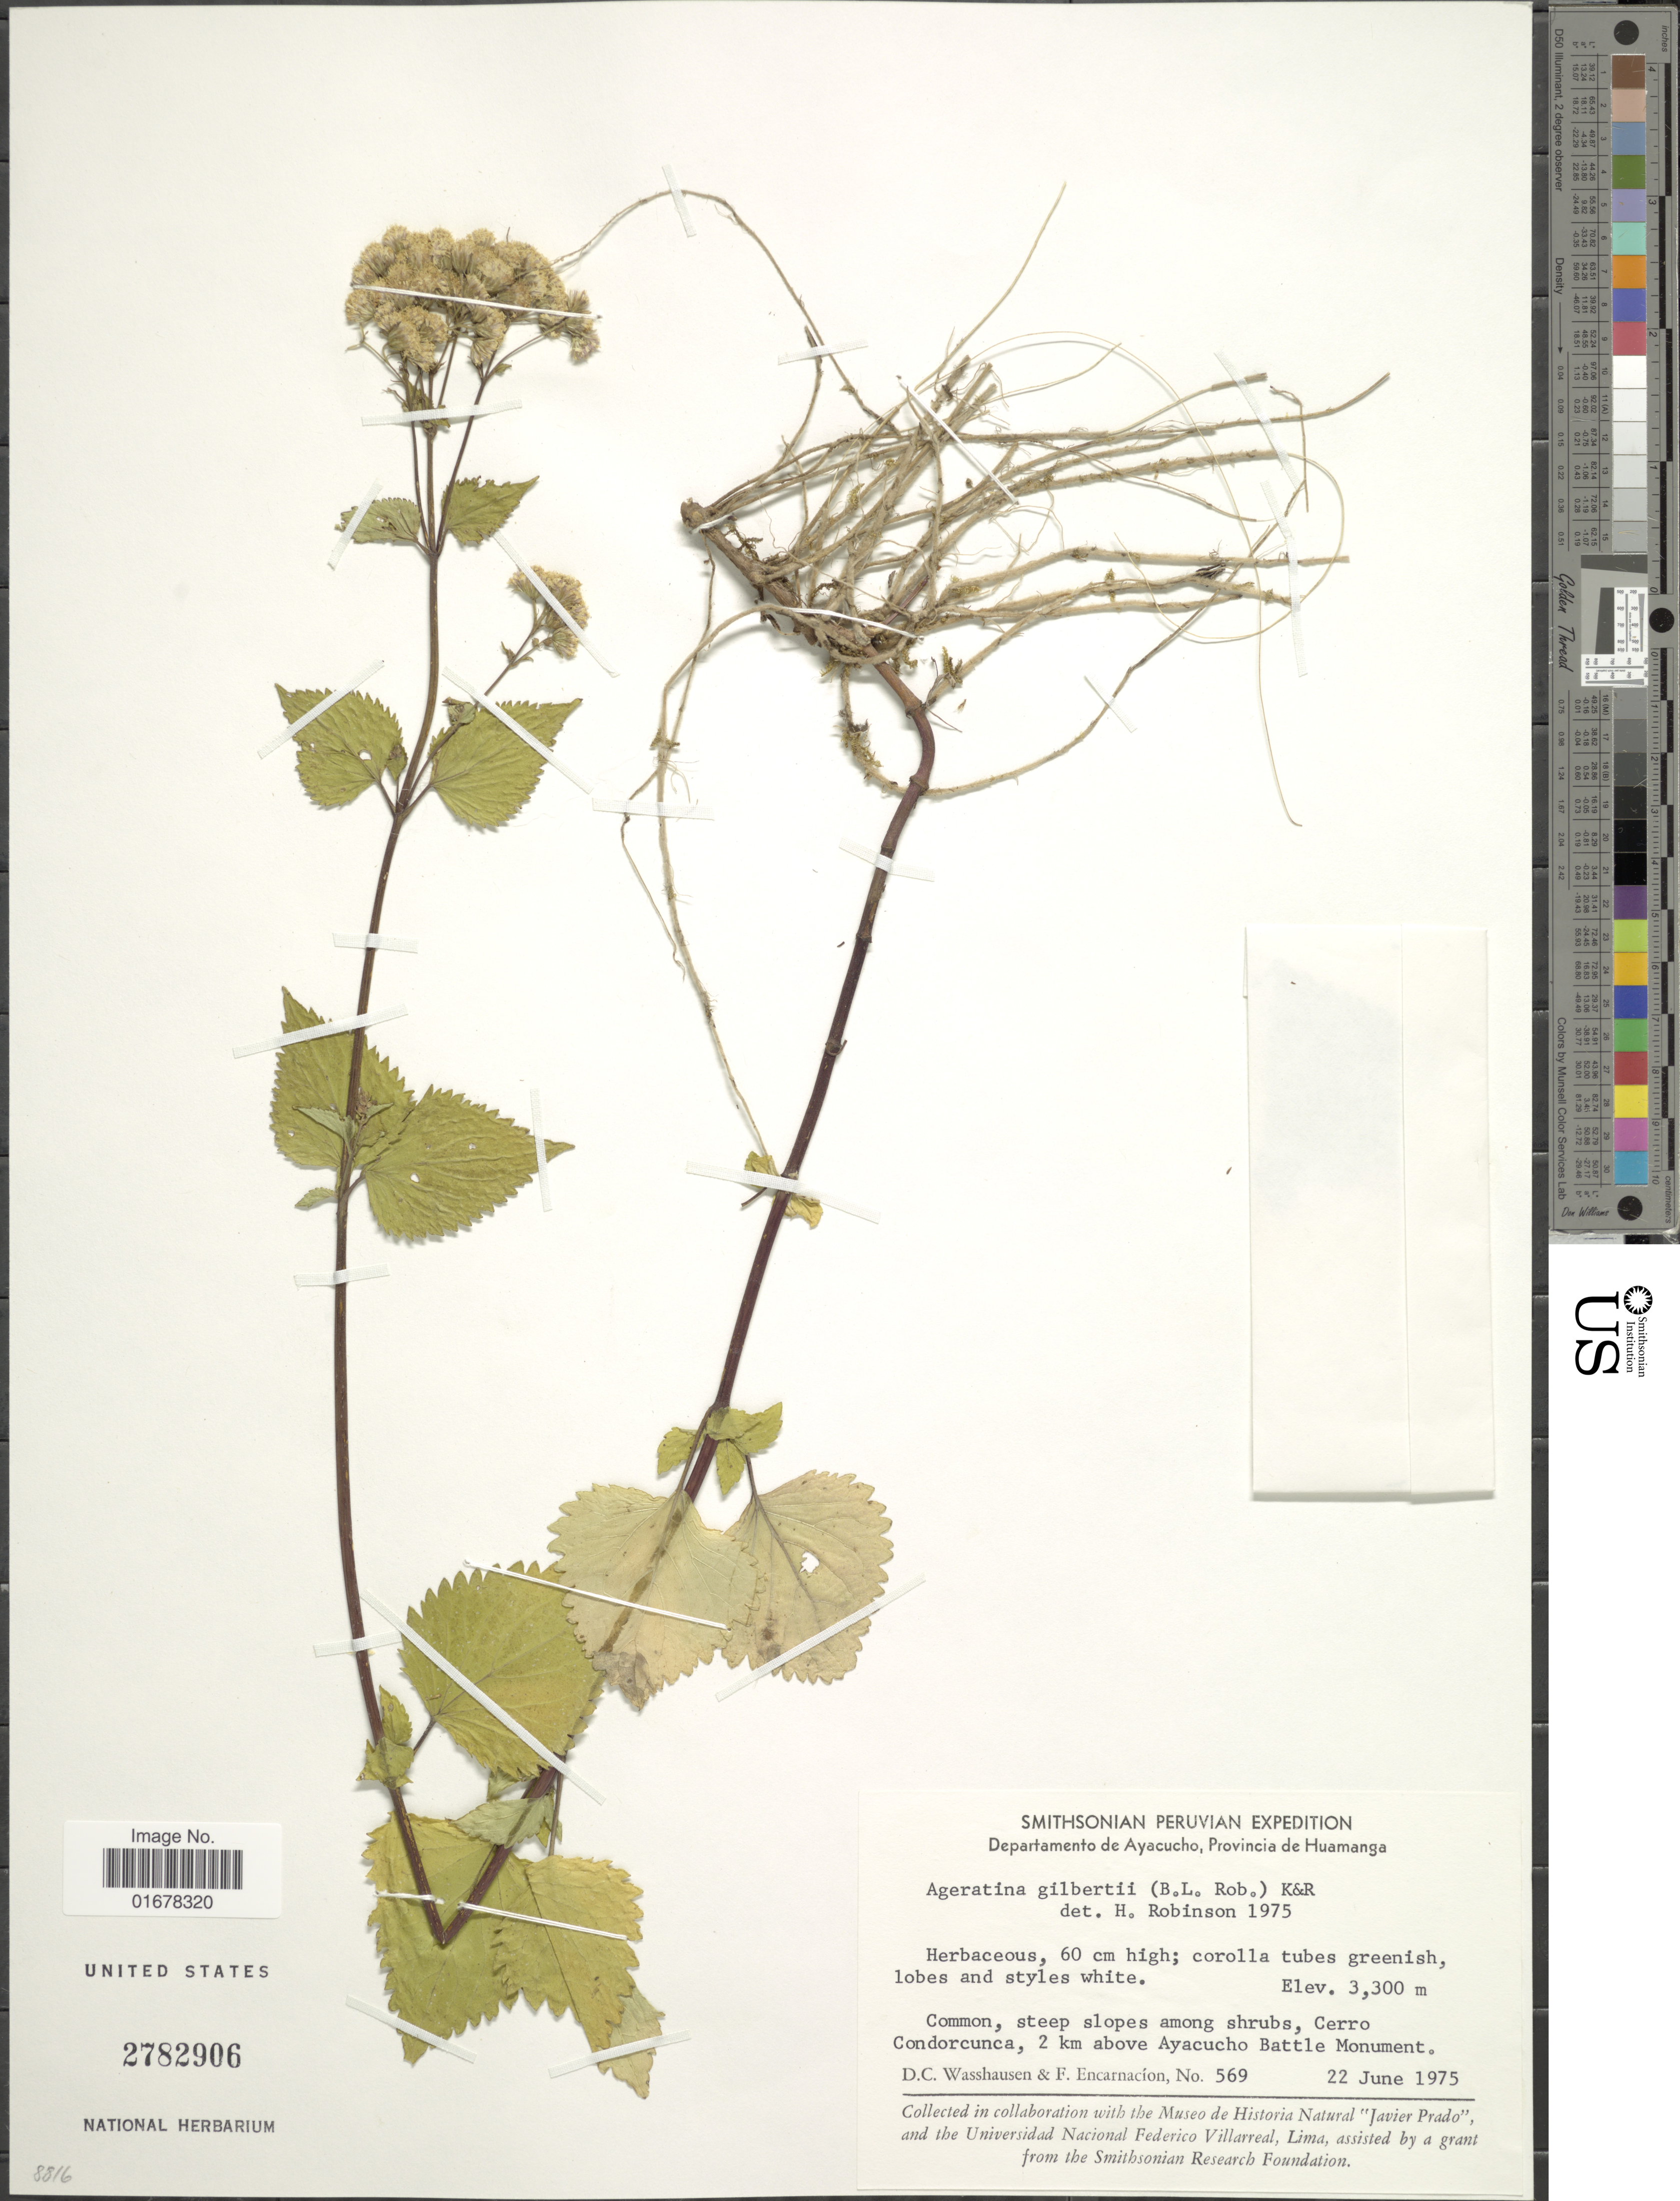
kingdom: Plantae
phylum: Tracheophyta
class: Magnoliopsida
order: Asterales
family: Asteraceae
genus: Ageratina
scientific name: Ageratina gilbertii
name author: (B.L. Rob.) R.M. King & H. Rob.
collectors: D. C. Wasshausen & F. Encarnación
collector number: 569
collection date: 1975-06-22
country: Peru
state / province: Ayacucho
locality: Departamento de Ayacucho, Provincia de Huamanga, Common, steep slopes among scrubs, Cerro Condorcunca, 2 km above Ayacucho Battle Monument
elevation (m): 3300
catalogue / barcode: US 2782906